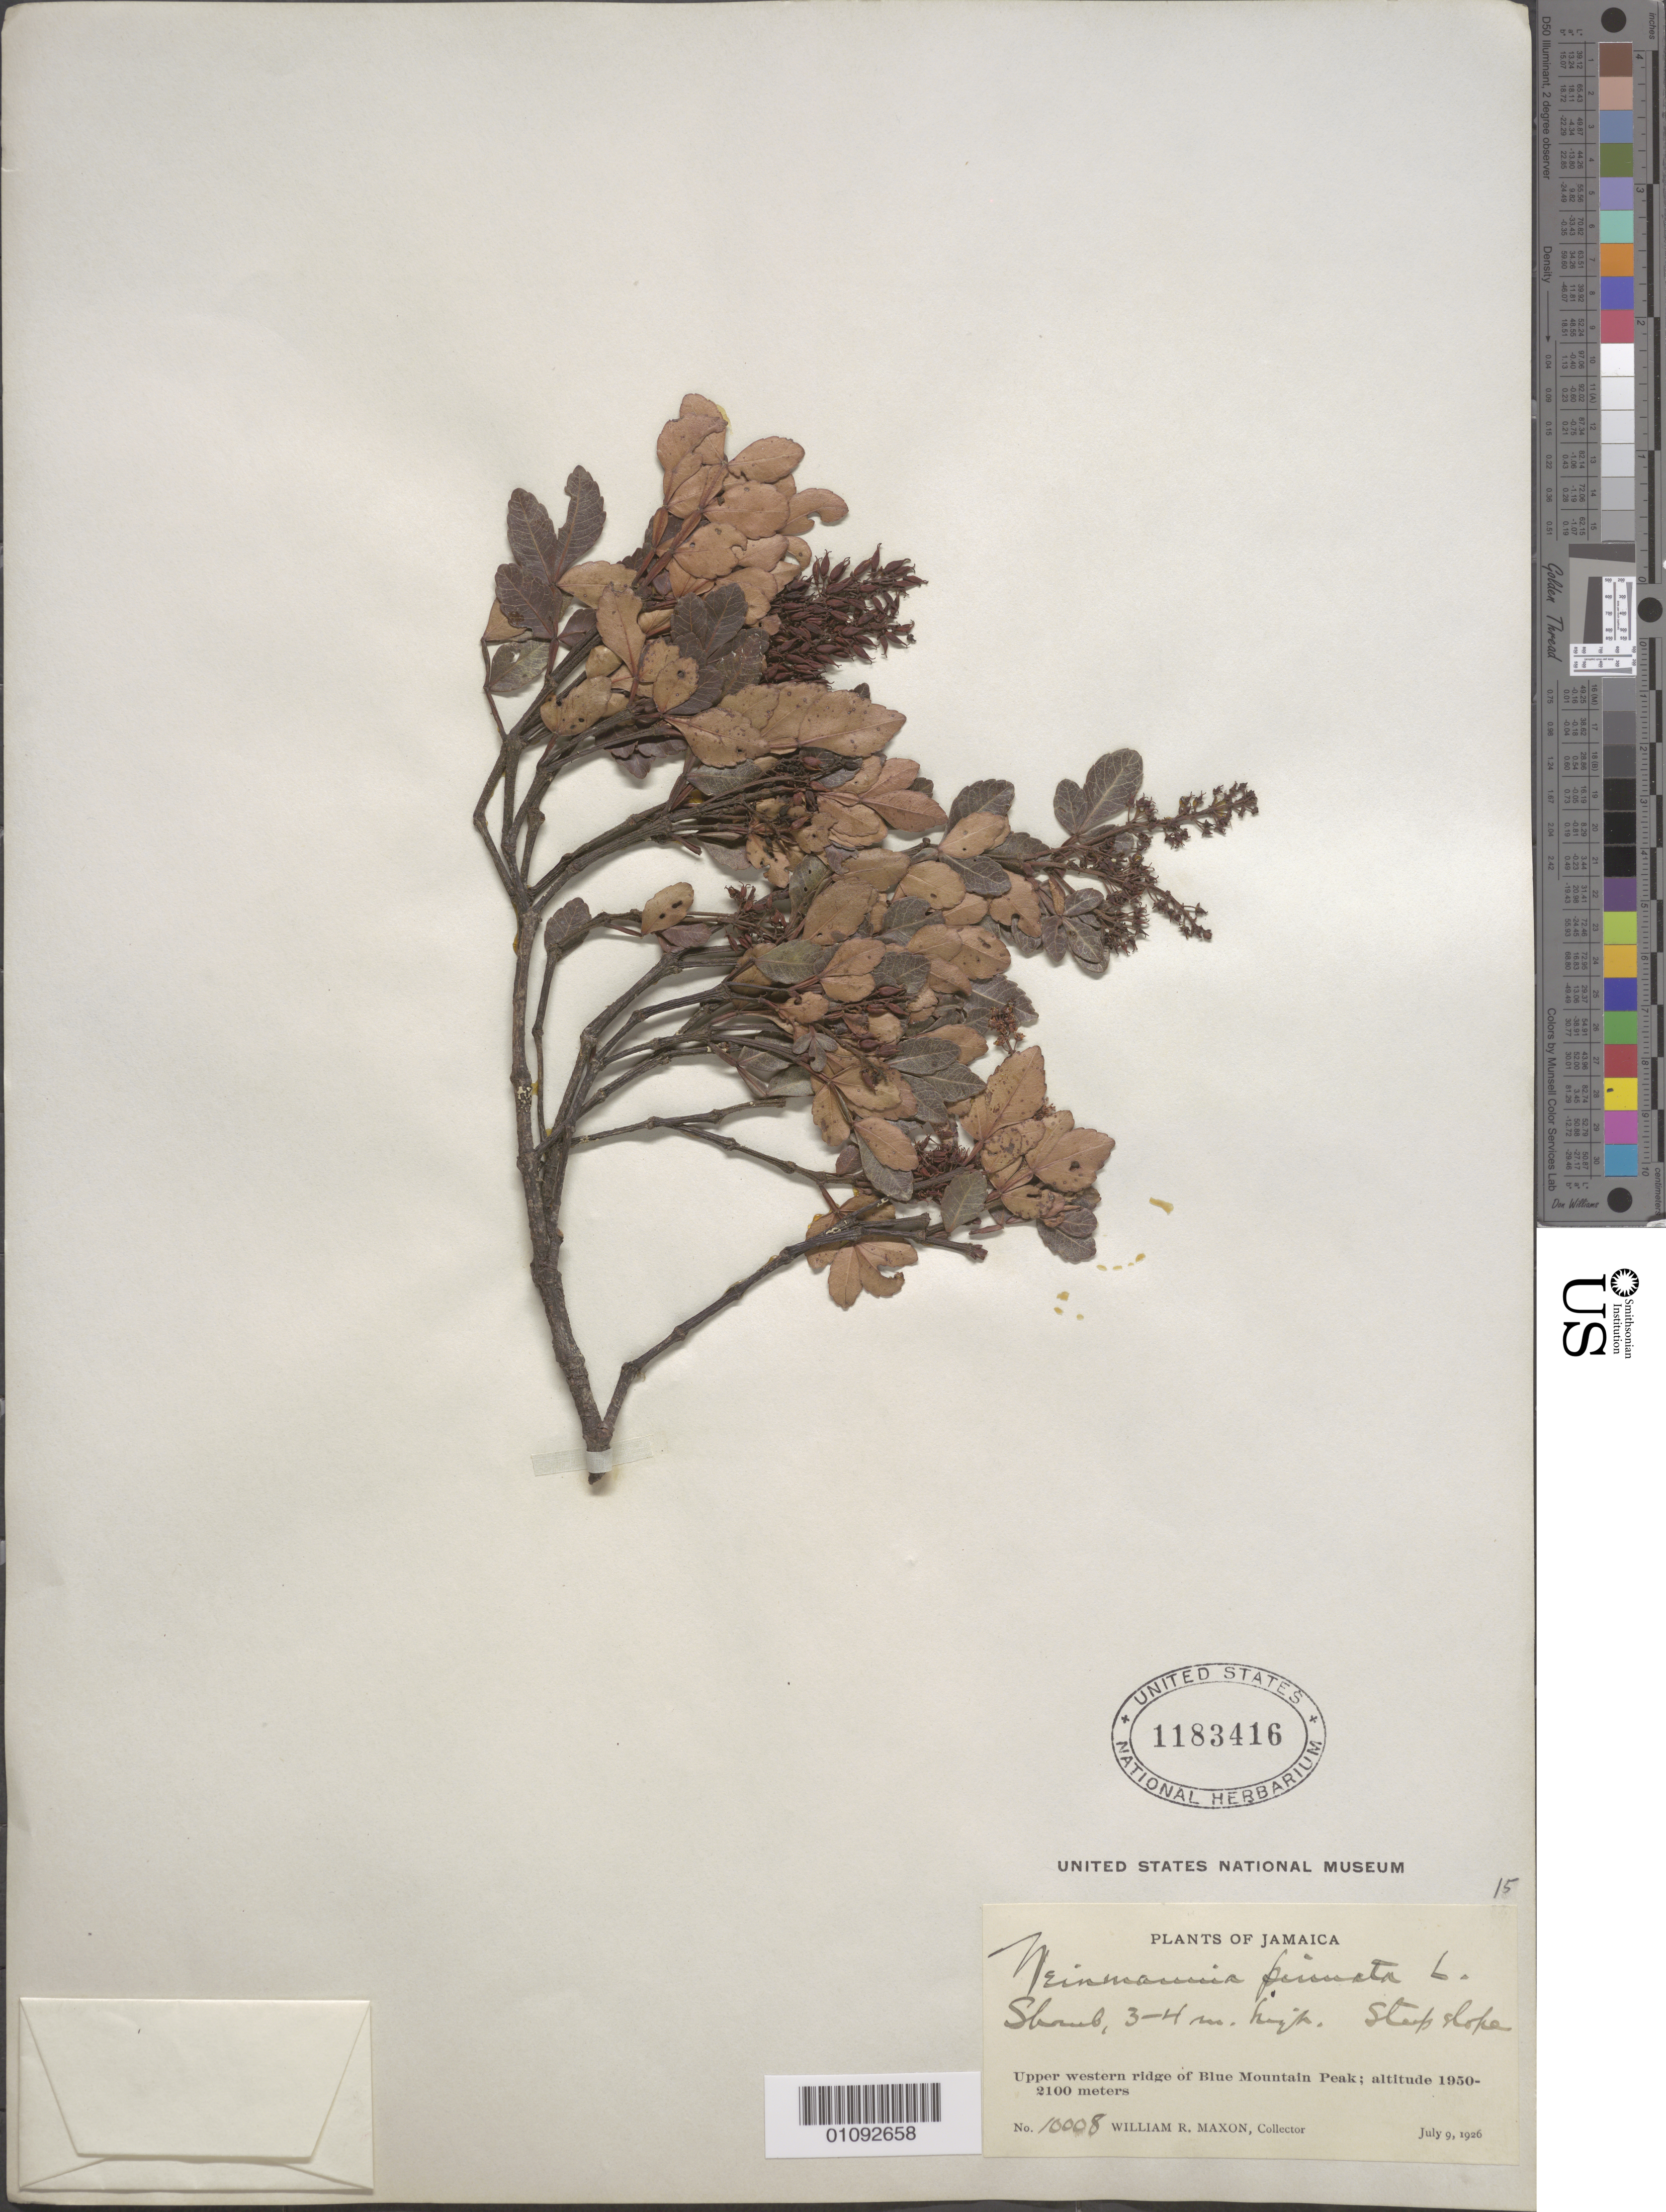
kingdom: Plantae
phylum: Tracheophyta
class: Magnoliopsida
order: Oxalidales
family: Cunoniaceae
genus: Weinmannia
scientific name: Weinmannia pinnata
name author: L.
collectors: W. R. Maxon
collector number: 10008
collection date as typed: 09 Jul 1926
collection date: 1926-07-09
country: Jamaica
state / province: Portland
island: Jamaica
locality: Upper W ridge of Blue Mountain Peak.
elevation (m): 1950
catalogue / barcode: US 1183416